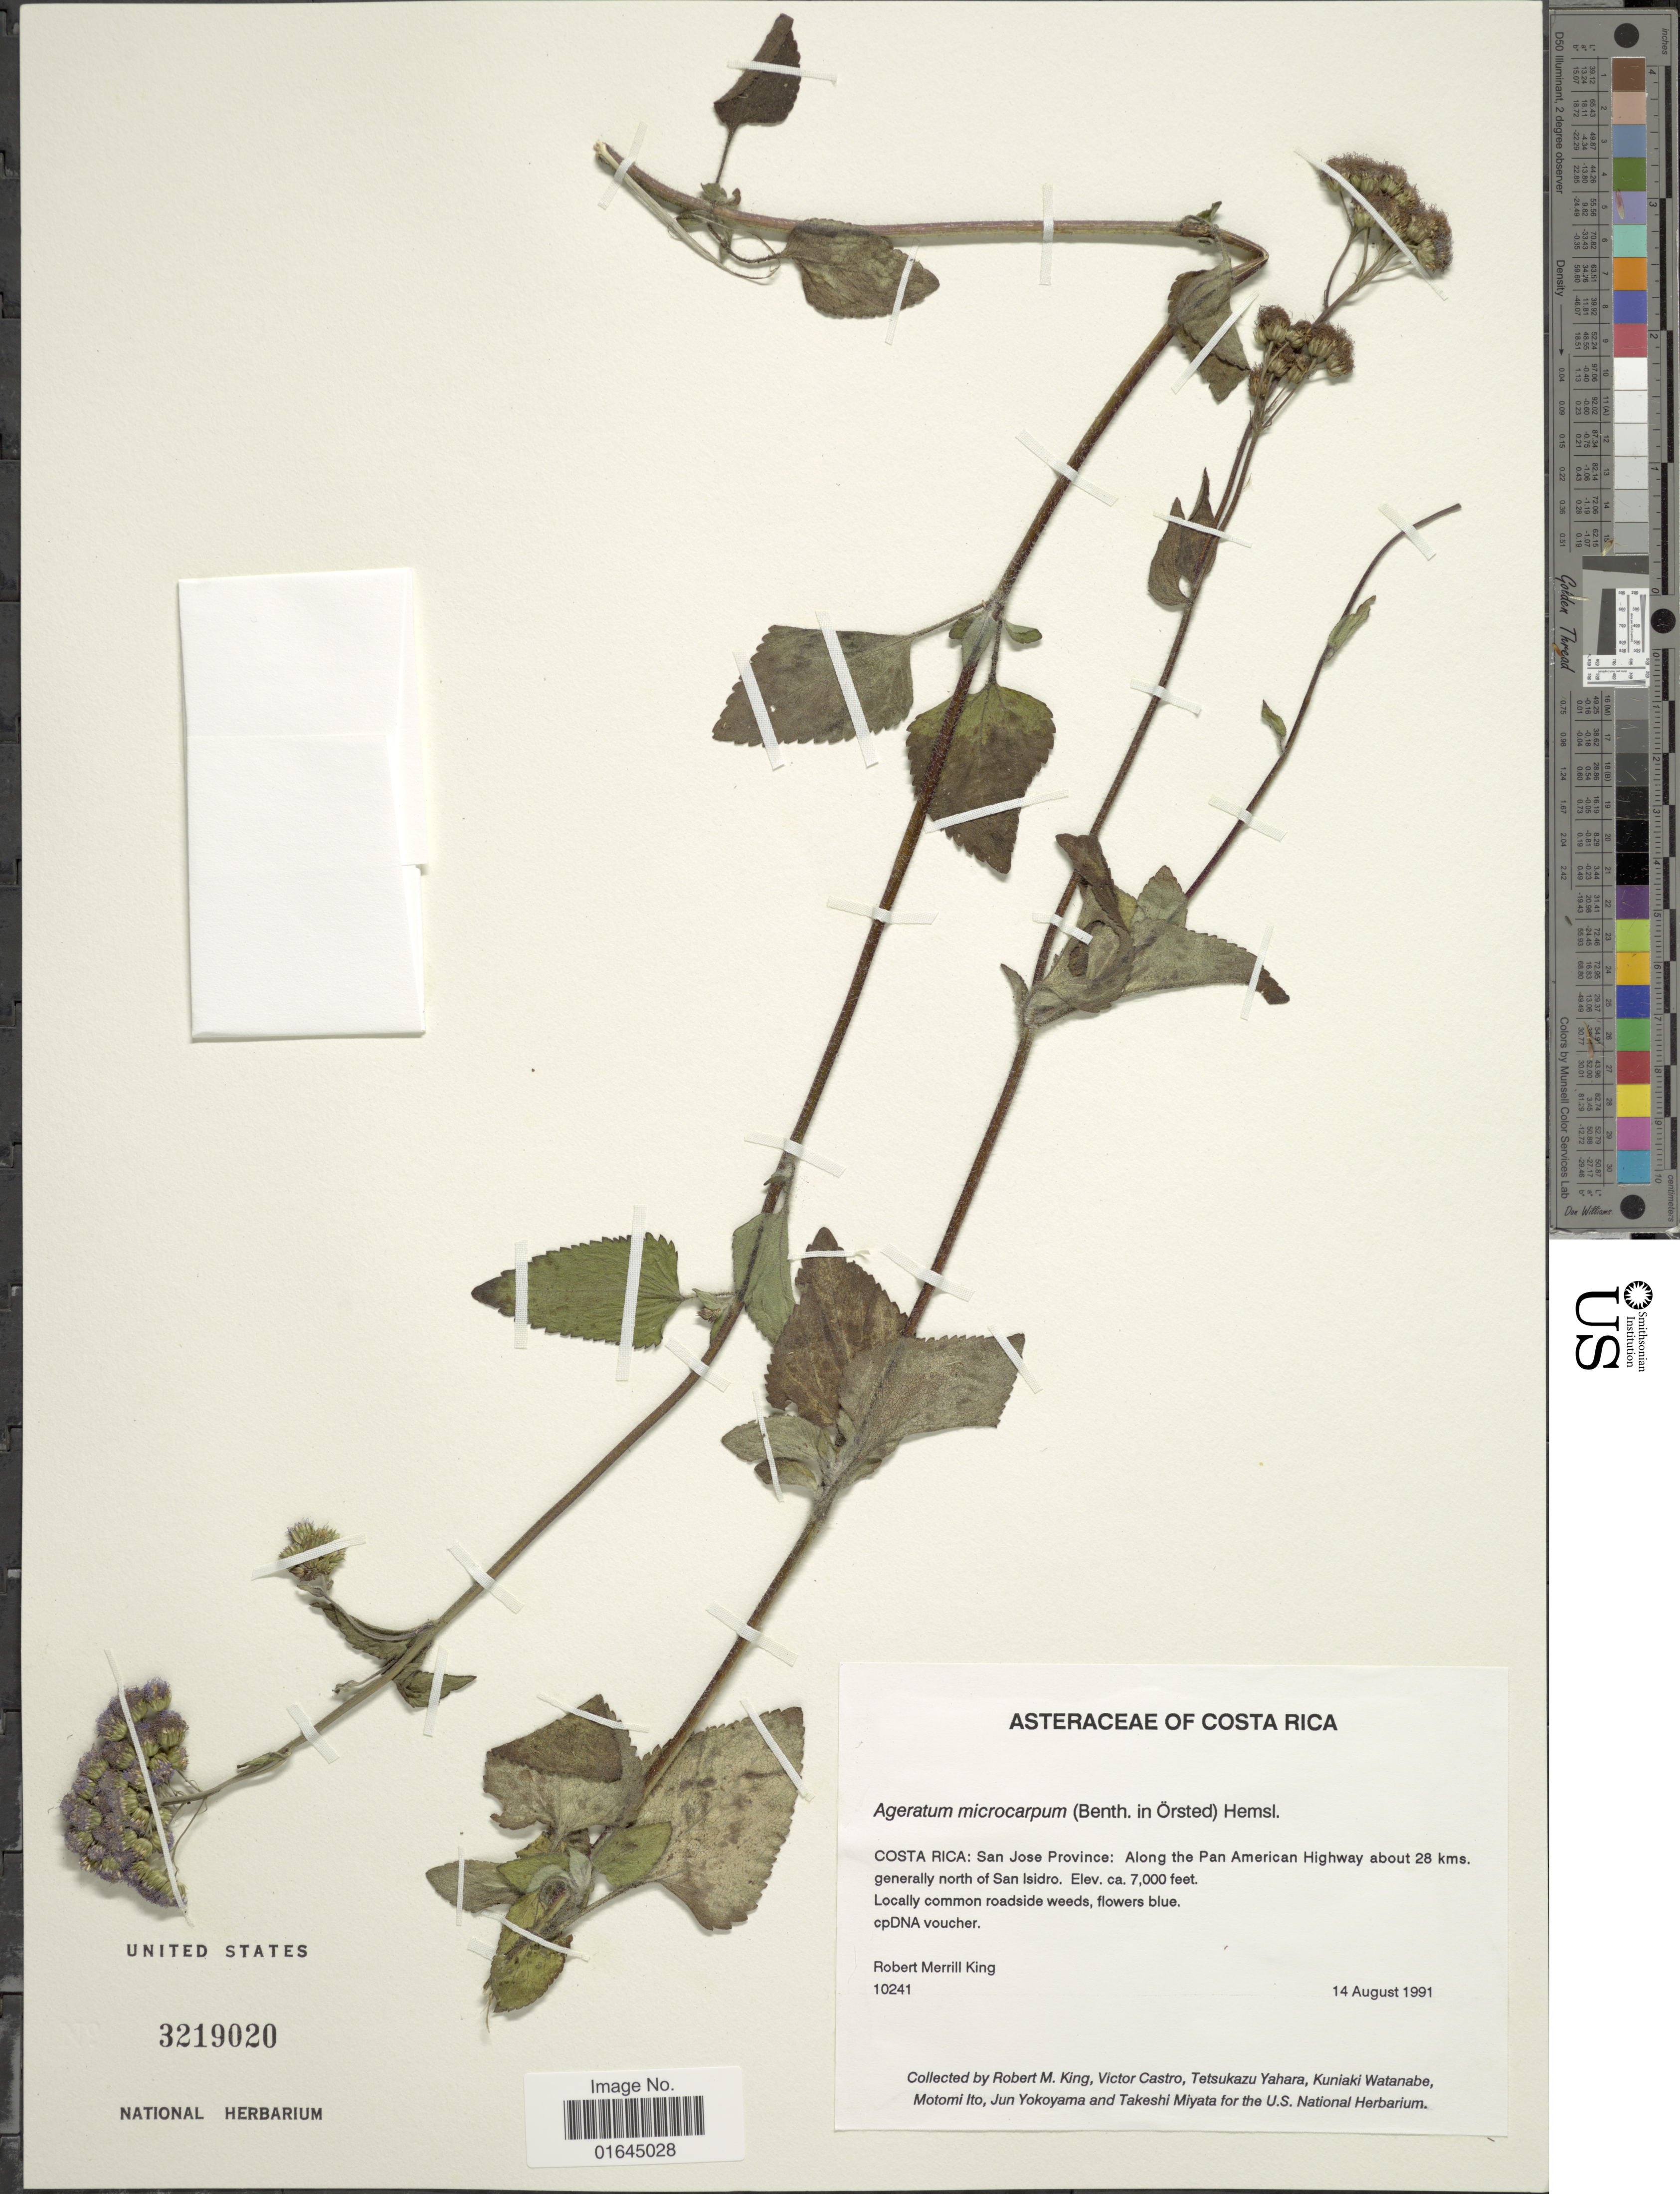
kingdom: Plantae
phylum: Tracheophyta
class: Magnoliopsida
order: Asterales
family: Asteraceae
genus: Ageratum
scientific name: Ageratum microcarpum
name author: (Benth. ex Oerst.) Hemsl.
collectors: R. M. King, V. Castro, T. Yahara, K. Watanabe & et al.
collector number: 10241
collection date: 1991-08-14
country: Costa Rica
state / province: San José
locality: Along the Pan American Highway about 28 kms. generally north of San Isidro.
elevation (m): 2134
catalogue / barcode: US 3219020